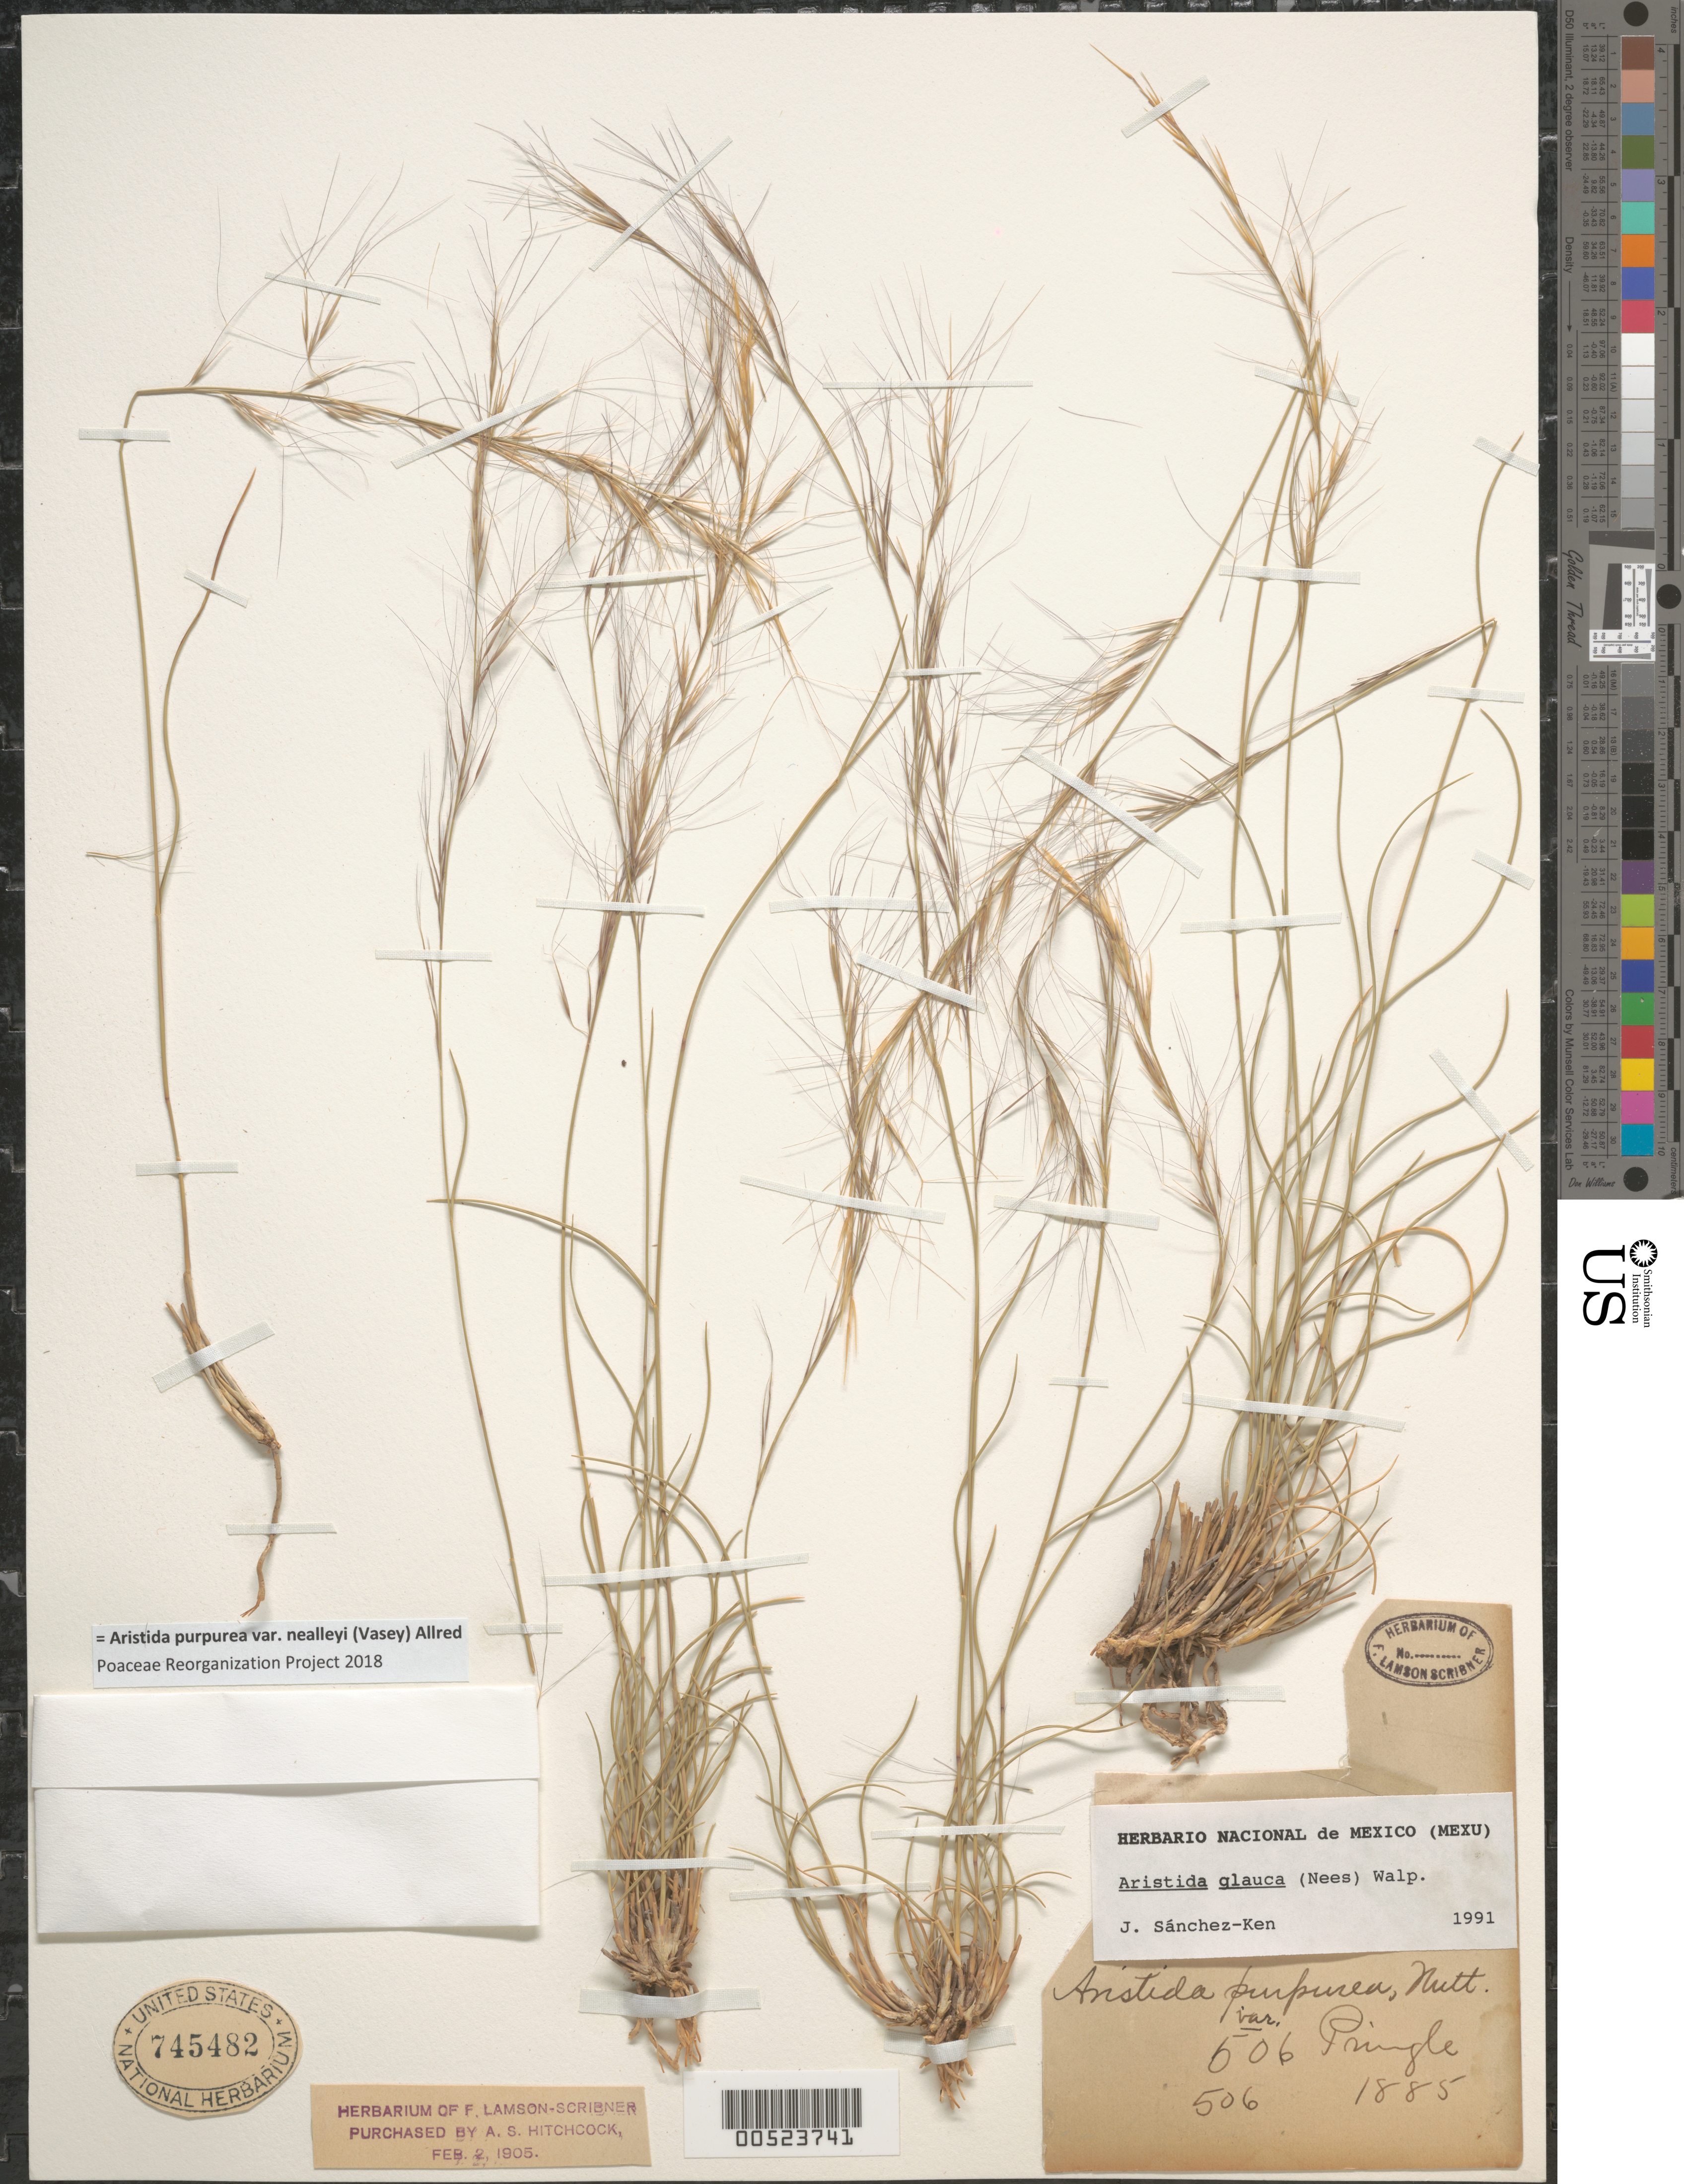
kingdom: Plantae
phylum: Tracheophyta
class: Liliopsida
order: Poales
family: Poaceae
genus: Aristida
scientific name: Aristida purpurea var. nealleyi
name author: (Vasey) Allred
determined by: Poaceae Reorganization Project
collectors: C. G. Pringle et al.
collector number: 506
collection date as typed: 1885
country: Mexico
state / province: Durango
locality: San Ramon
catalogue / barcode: US 745482